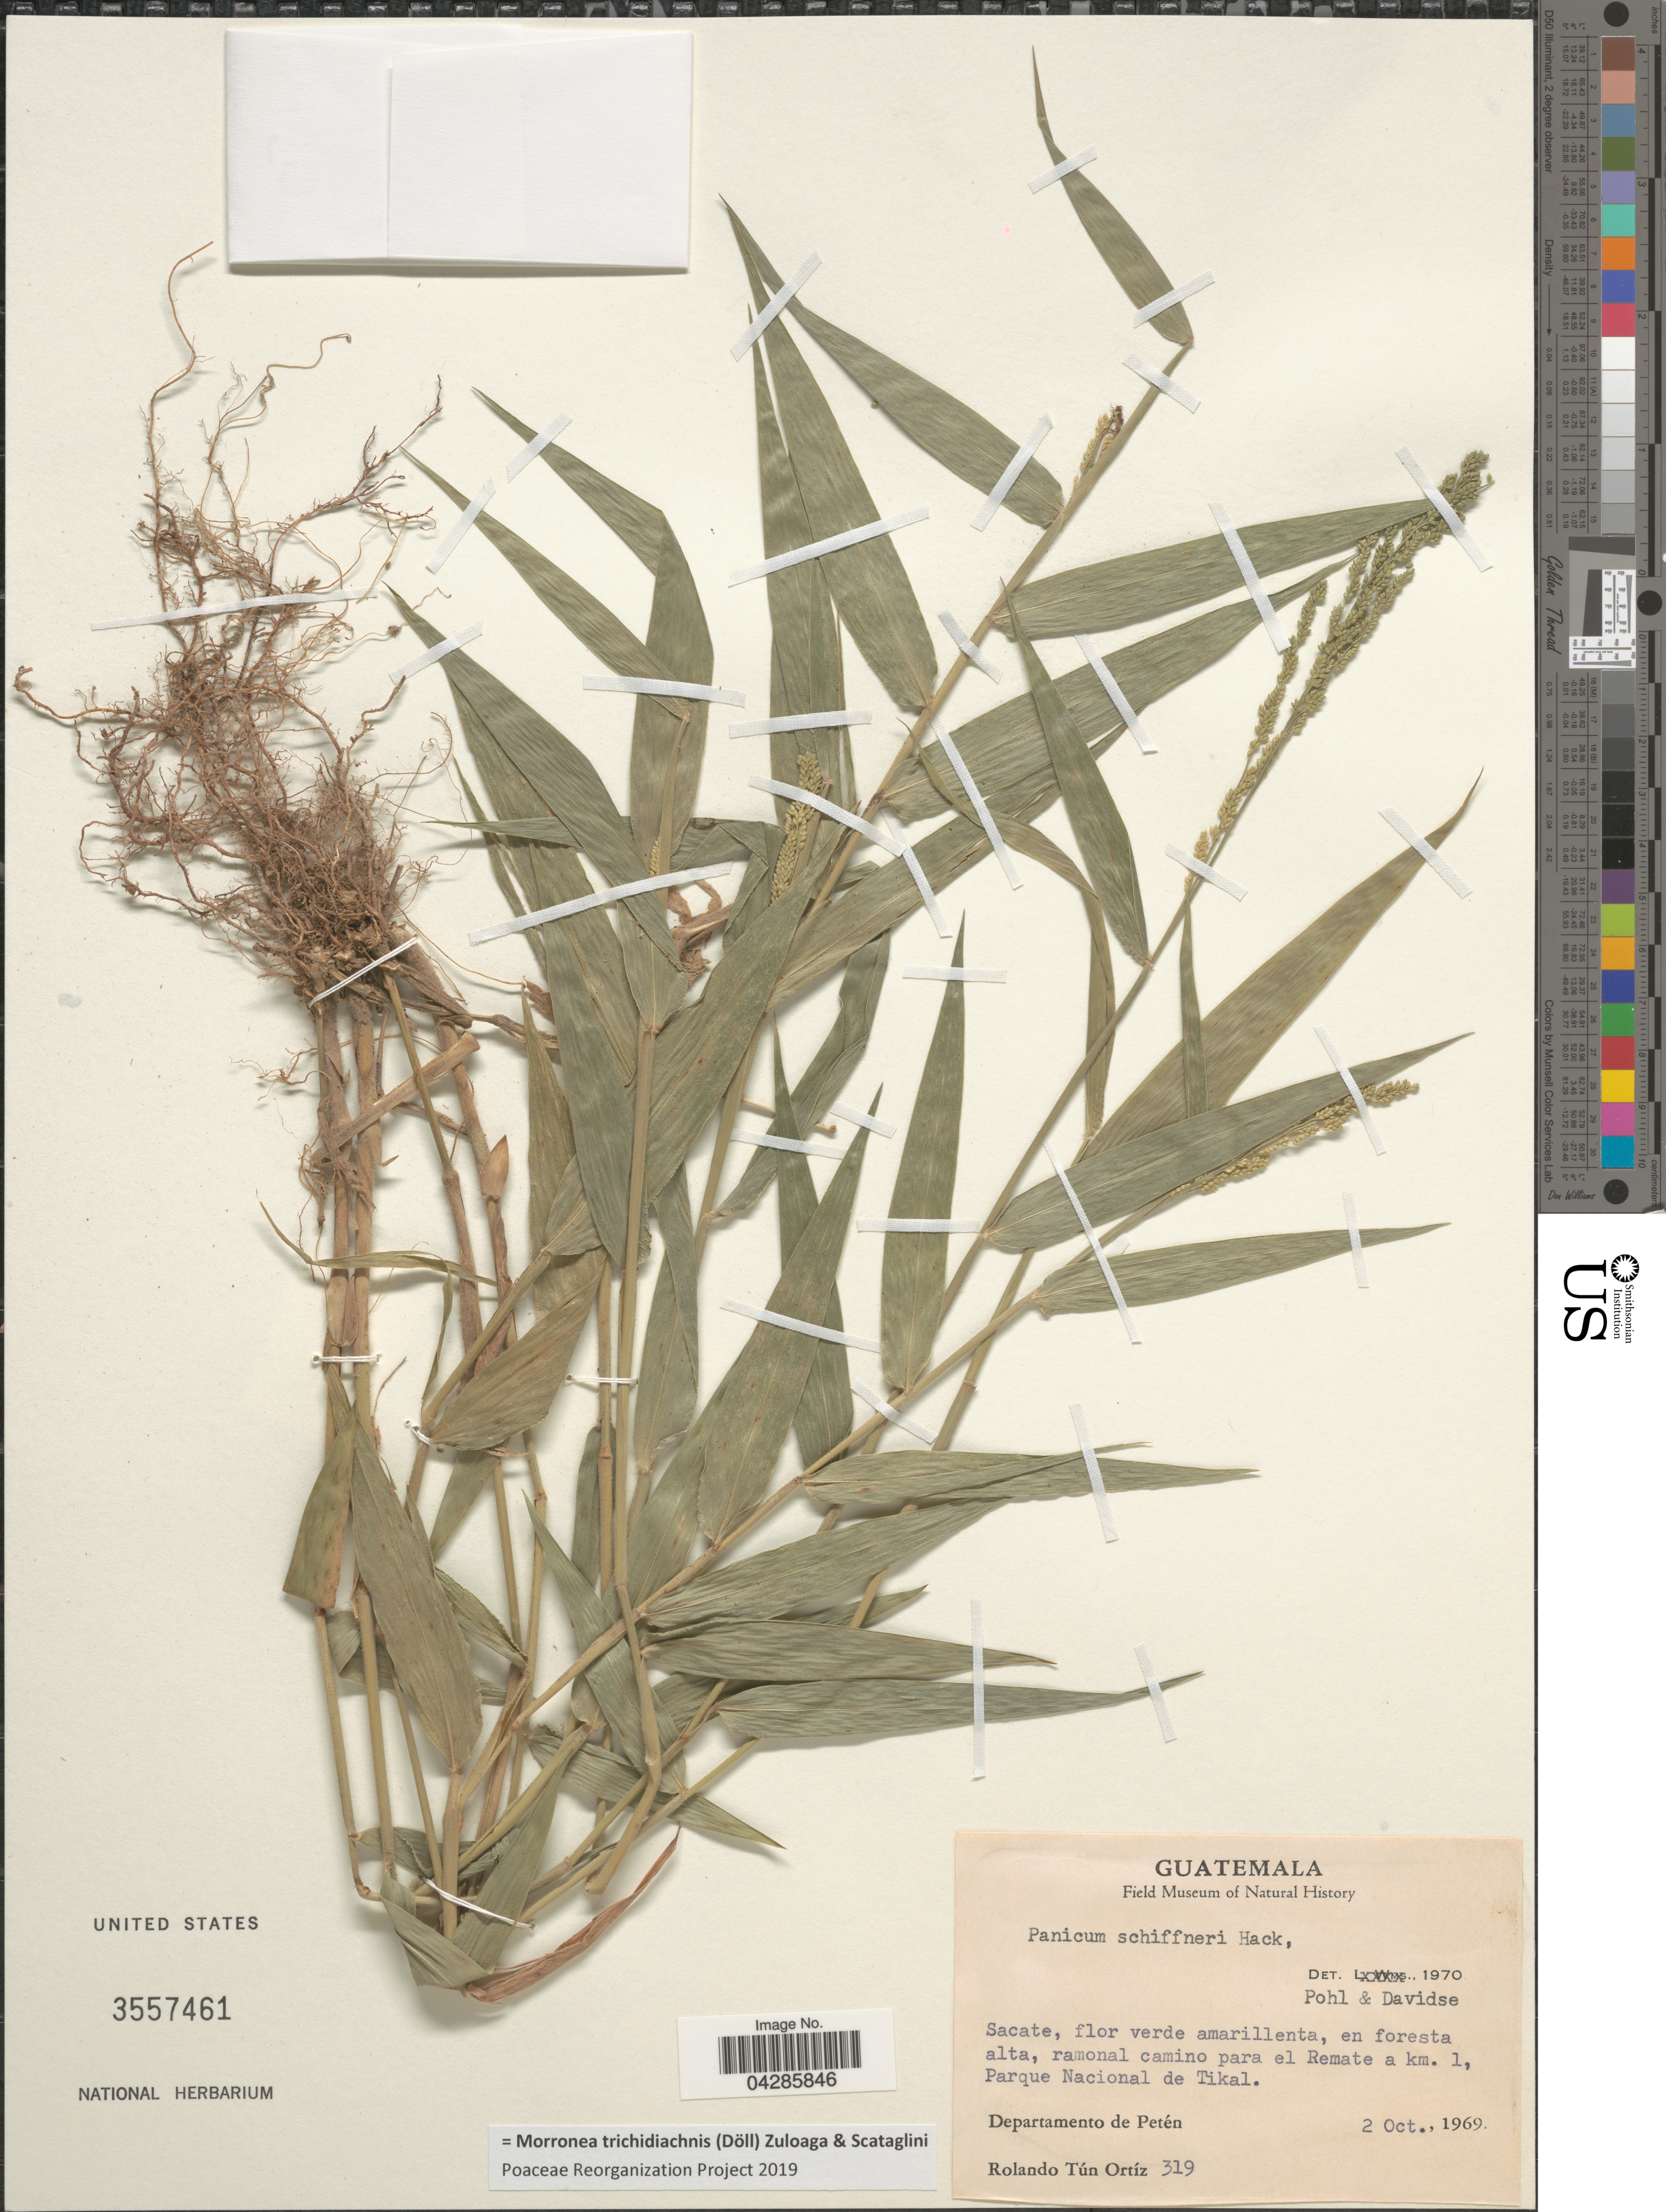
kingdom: Plantae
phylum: Tracheophyta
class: Liliopsida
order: Poales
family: Poaceae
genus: Morronea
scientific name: Morronea trichidiachnis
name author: (Döll) Zuloaga & Scataglini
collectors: R. T. Ortíz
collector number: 319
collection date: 1969-10-02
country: Guatemala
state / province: El Peten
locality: En foresta alta, ramonal camino para el Remate a km. 1, Parque Nacional de Tikal. Departamento de Petén.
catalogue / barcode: US 3557461